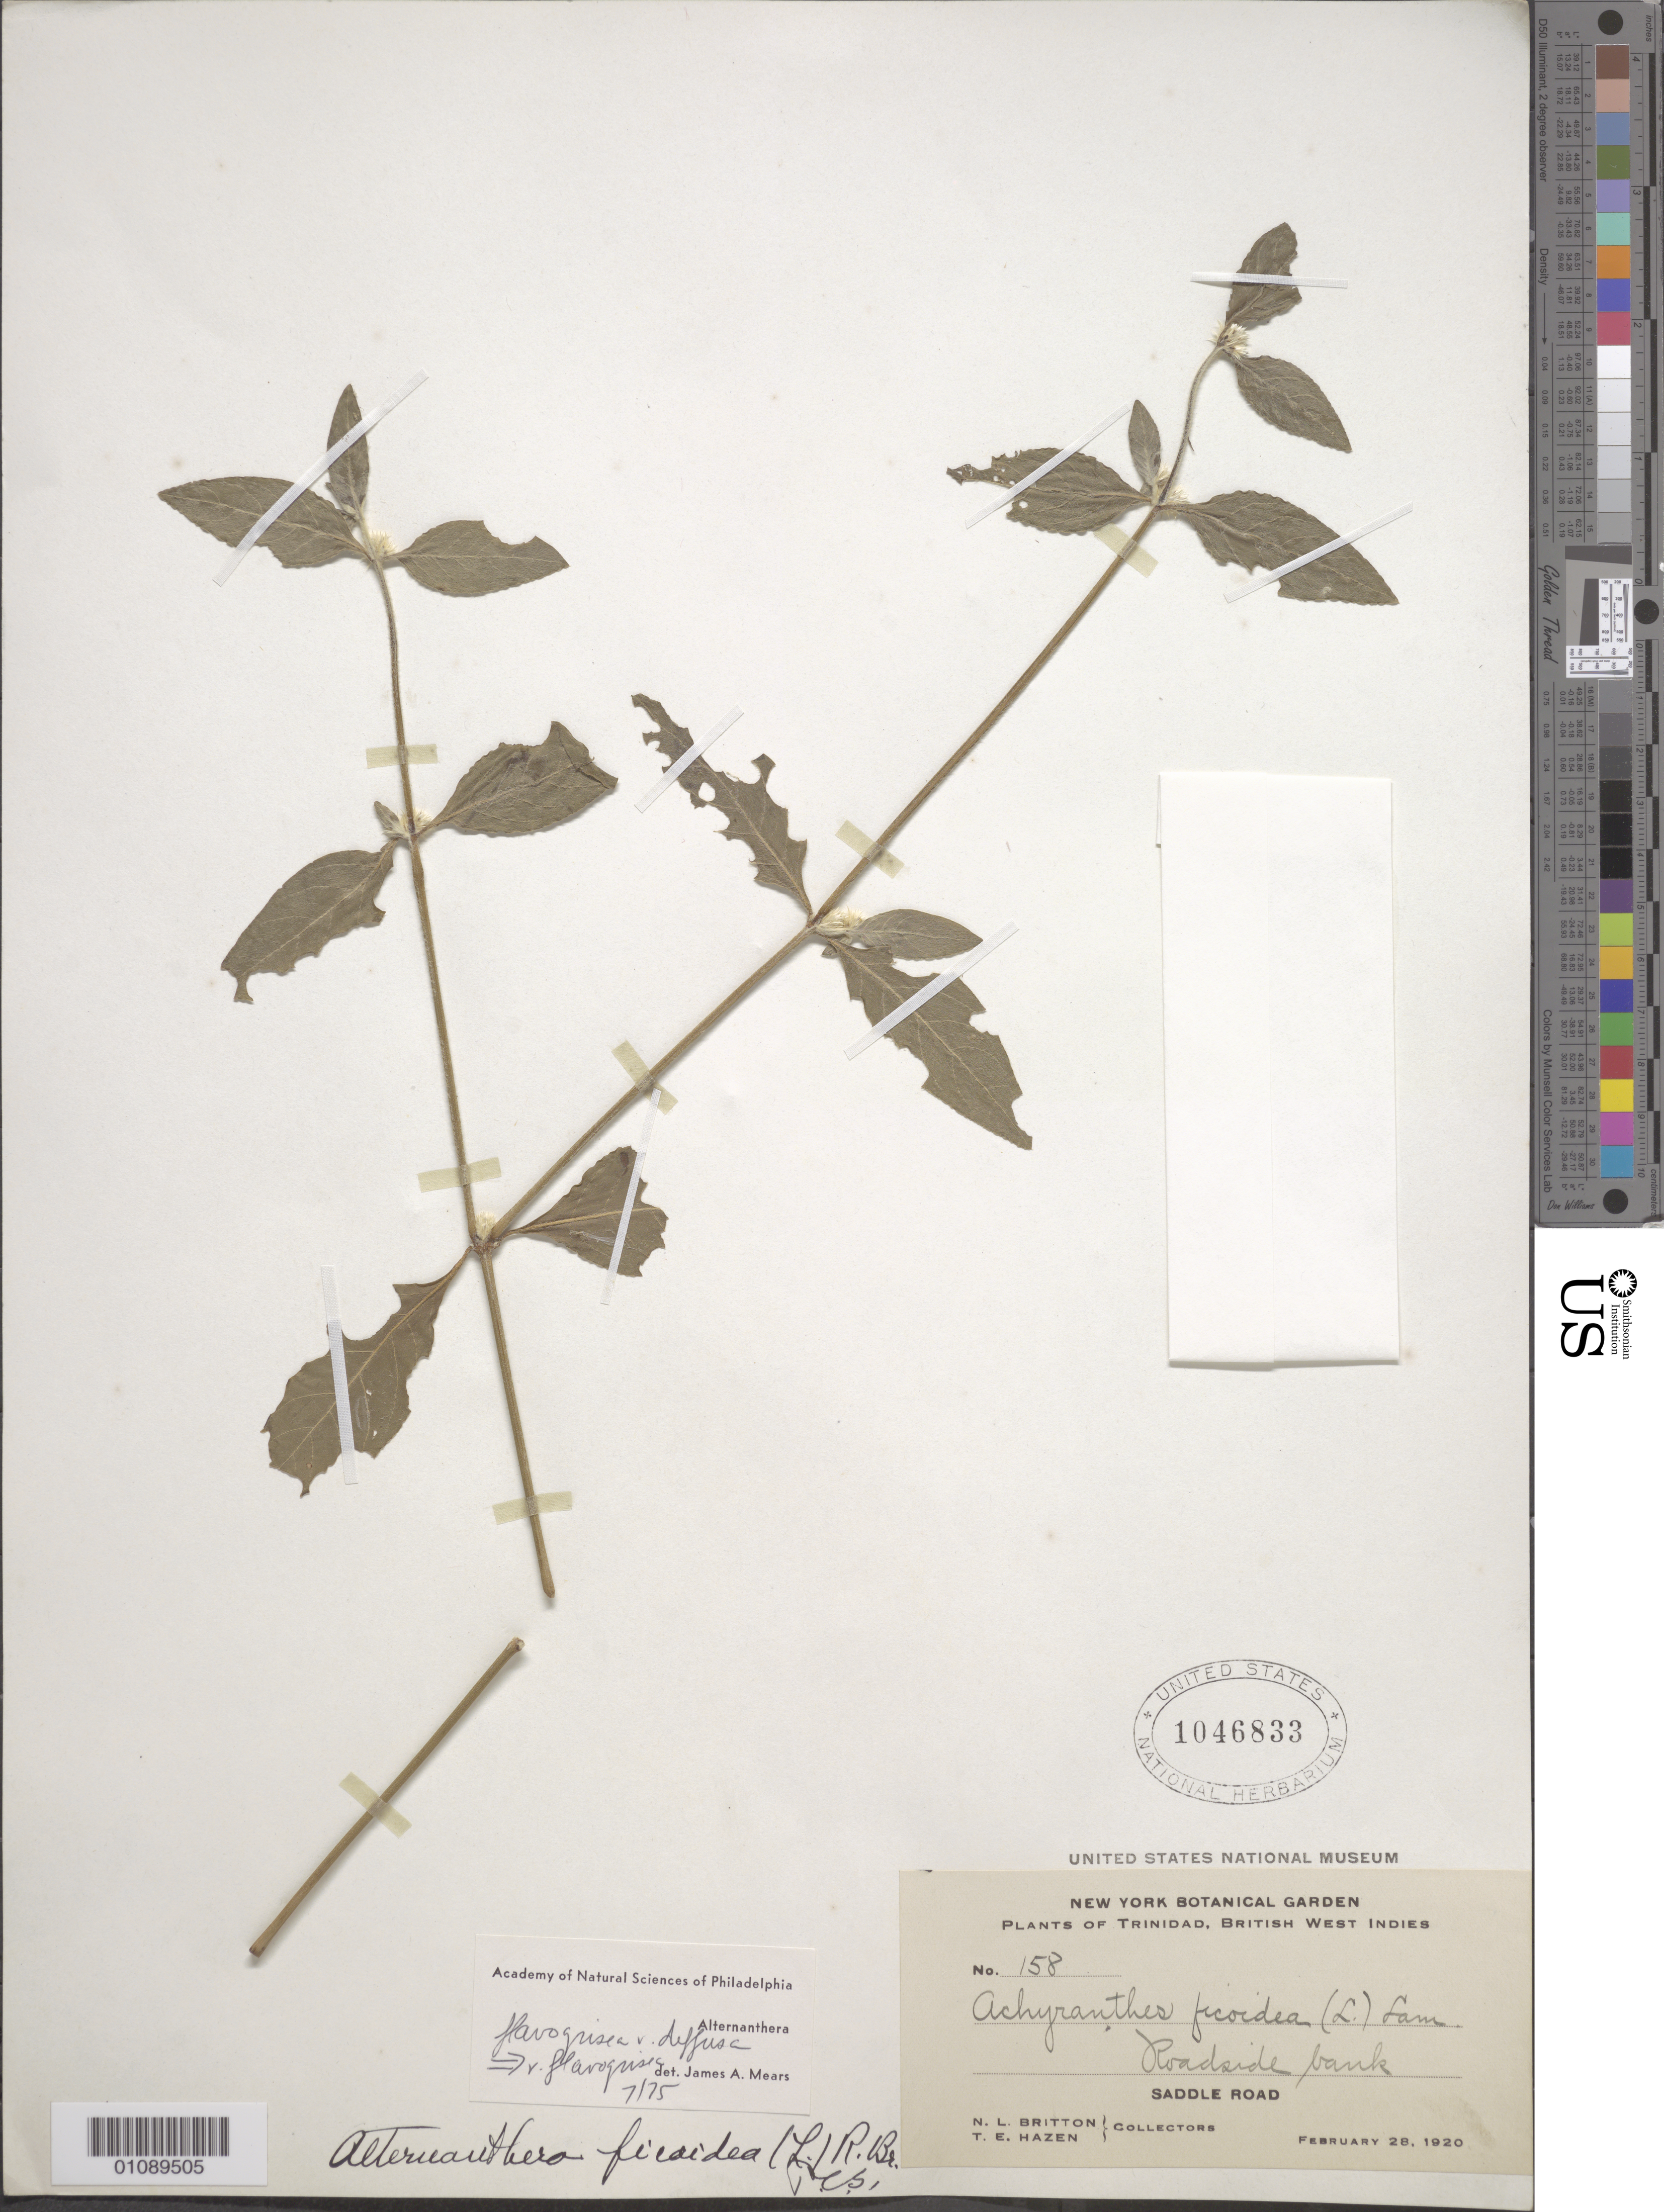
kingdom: Plantae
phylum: Tracheophyta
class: Magnoliopsida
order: Caryophyllales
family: Amaranthaceae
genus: Alternanthera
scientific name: Alternanthera flavogrisea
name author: Urb.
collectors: N. Britton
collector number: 158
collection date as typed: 28 Feb 1920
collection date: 1920-02-28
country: Trinidad and Tobago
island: Trinidad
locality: Saddle Road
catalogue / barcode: US 1046833